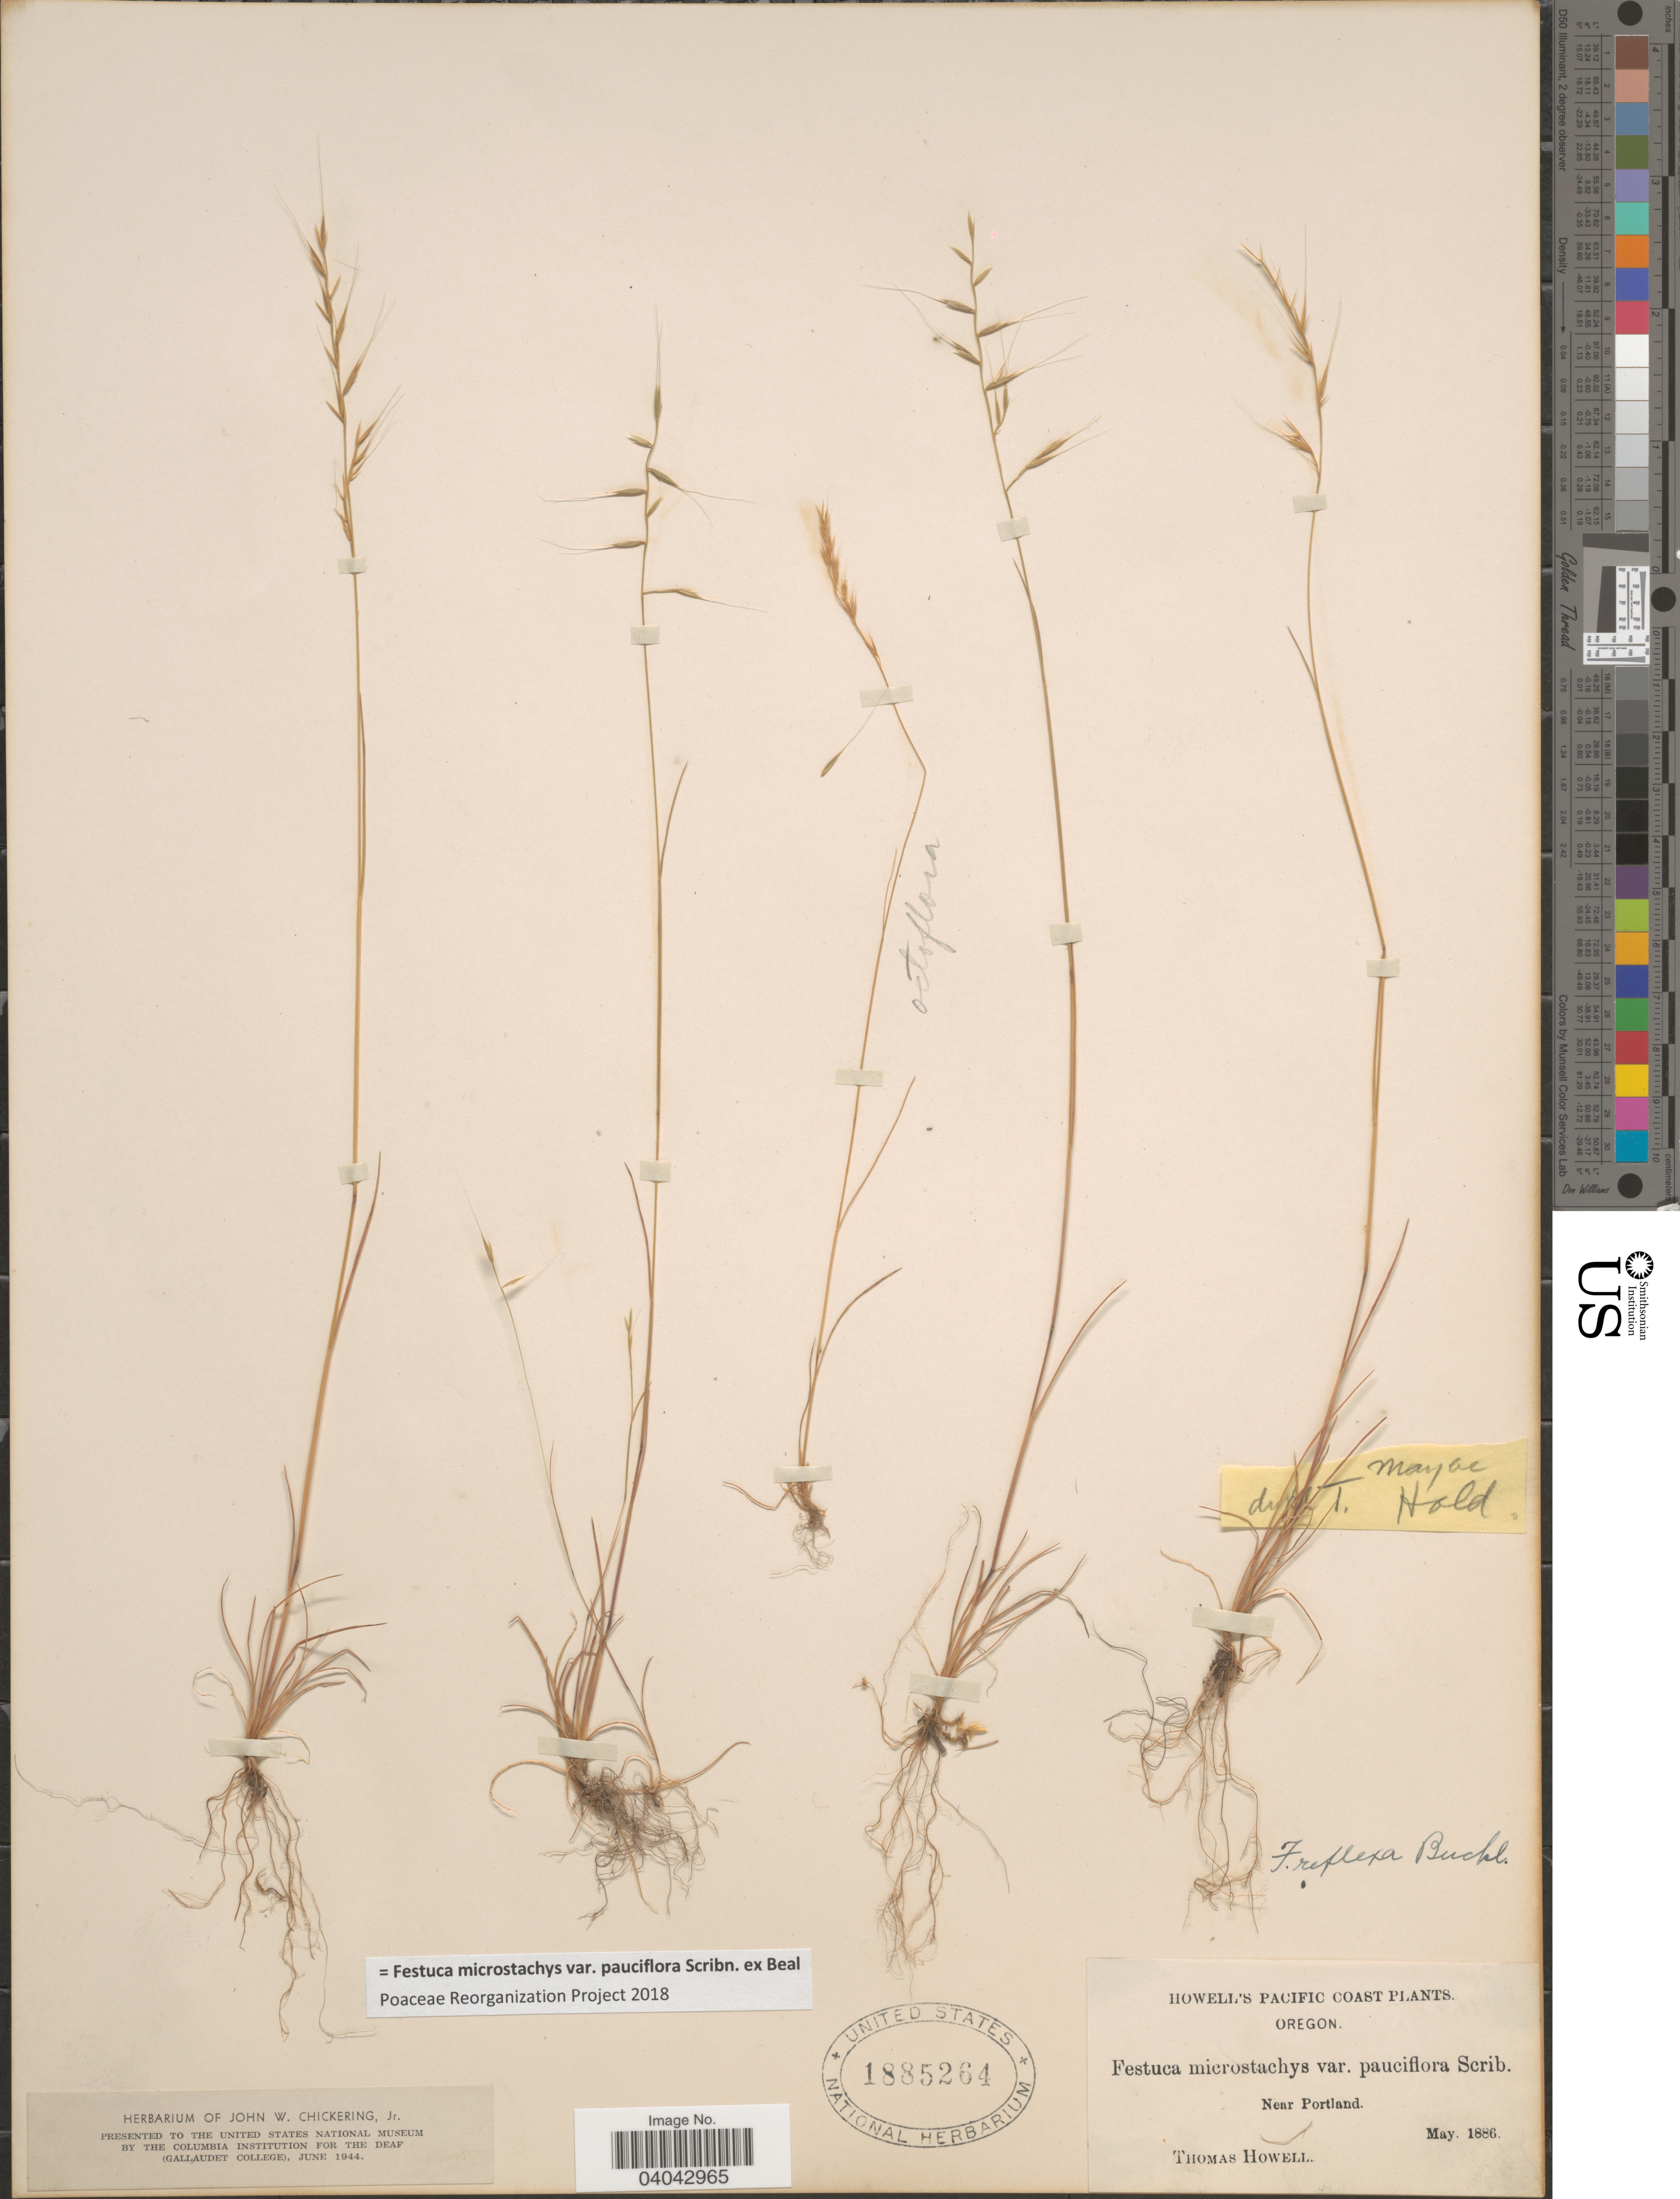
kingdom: Plantae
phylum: Tracheophyta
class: Liliopsida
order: Poales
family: Poaceae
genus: Festuca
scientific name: Festuca microstachys var. pauciflora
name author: Scribn. ex W.J. Beal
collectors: T. Howell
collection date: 1886-05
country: United States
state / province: Oregon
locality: Pacific Coast. Near Portland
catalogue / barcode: US 1885264